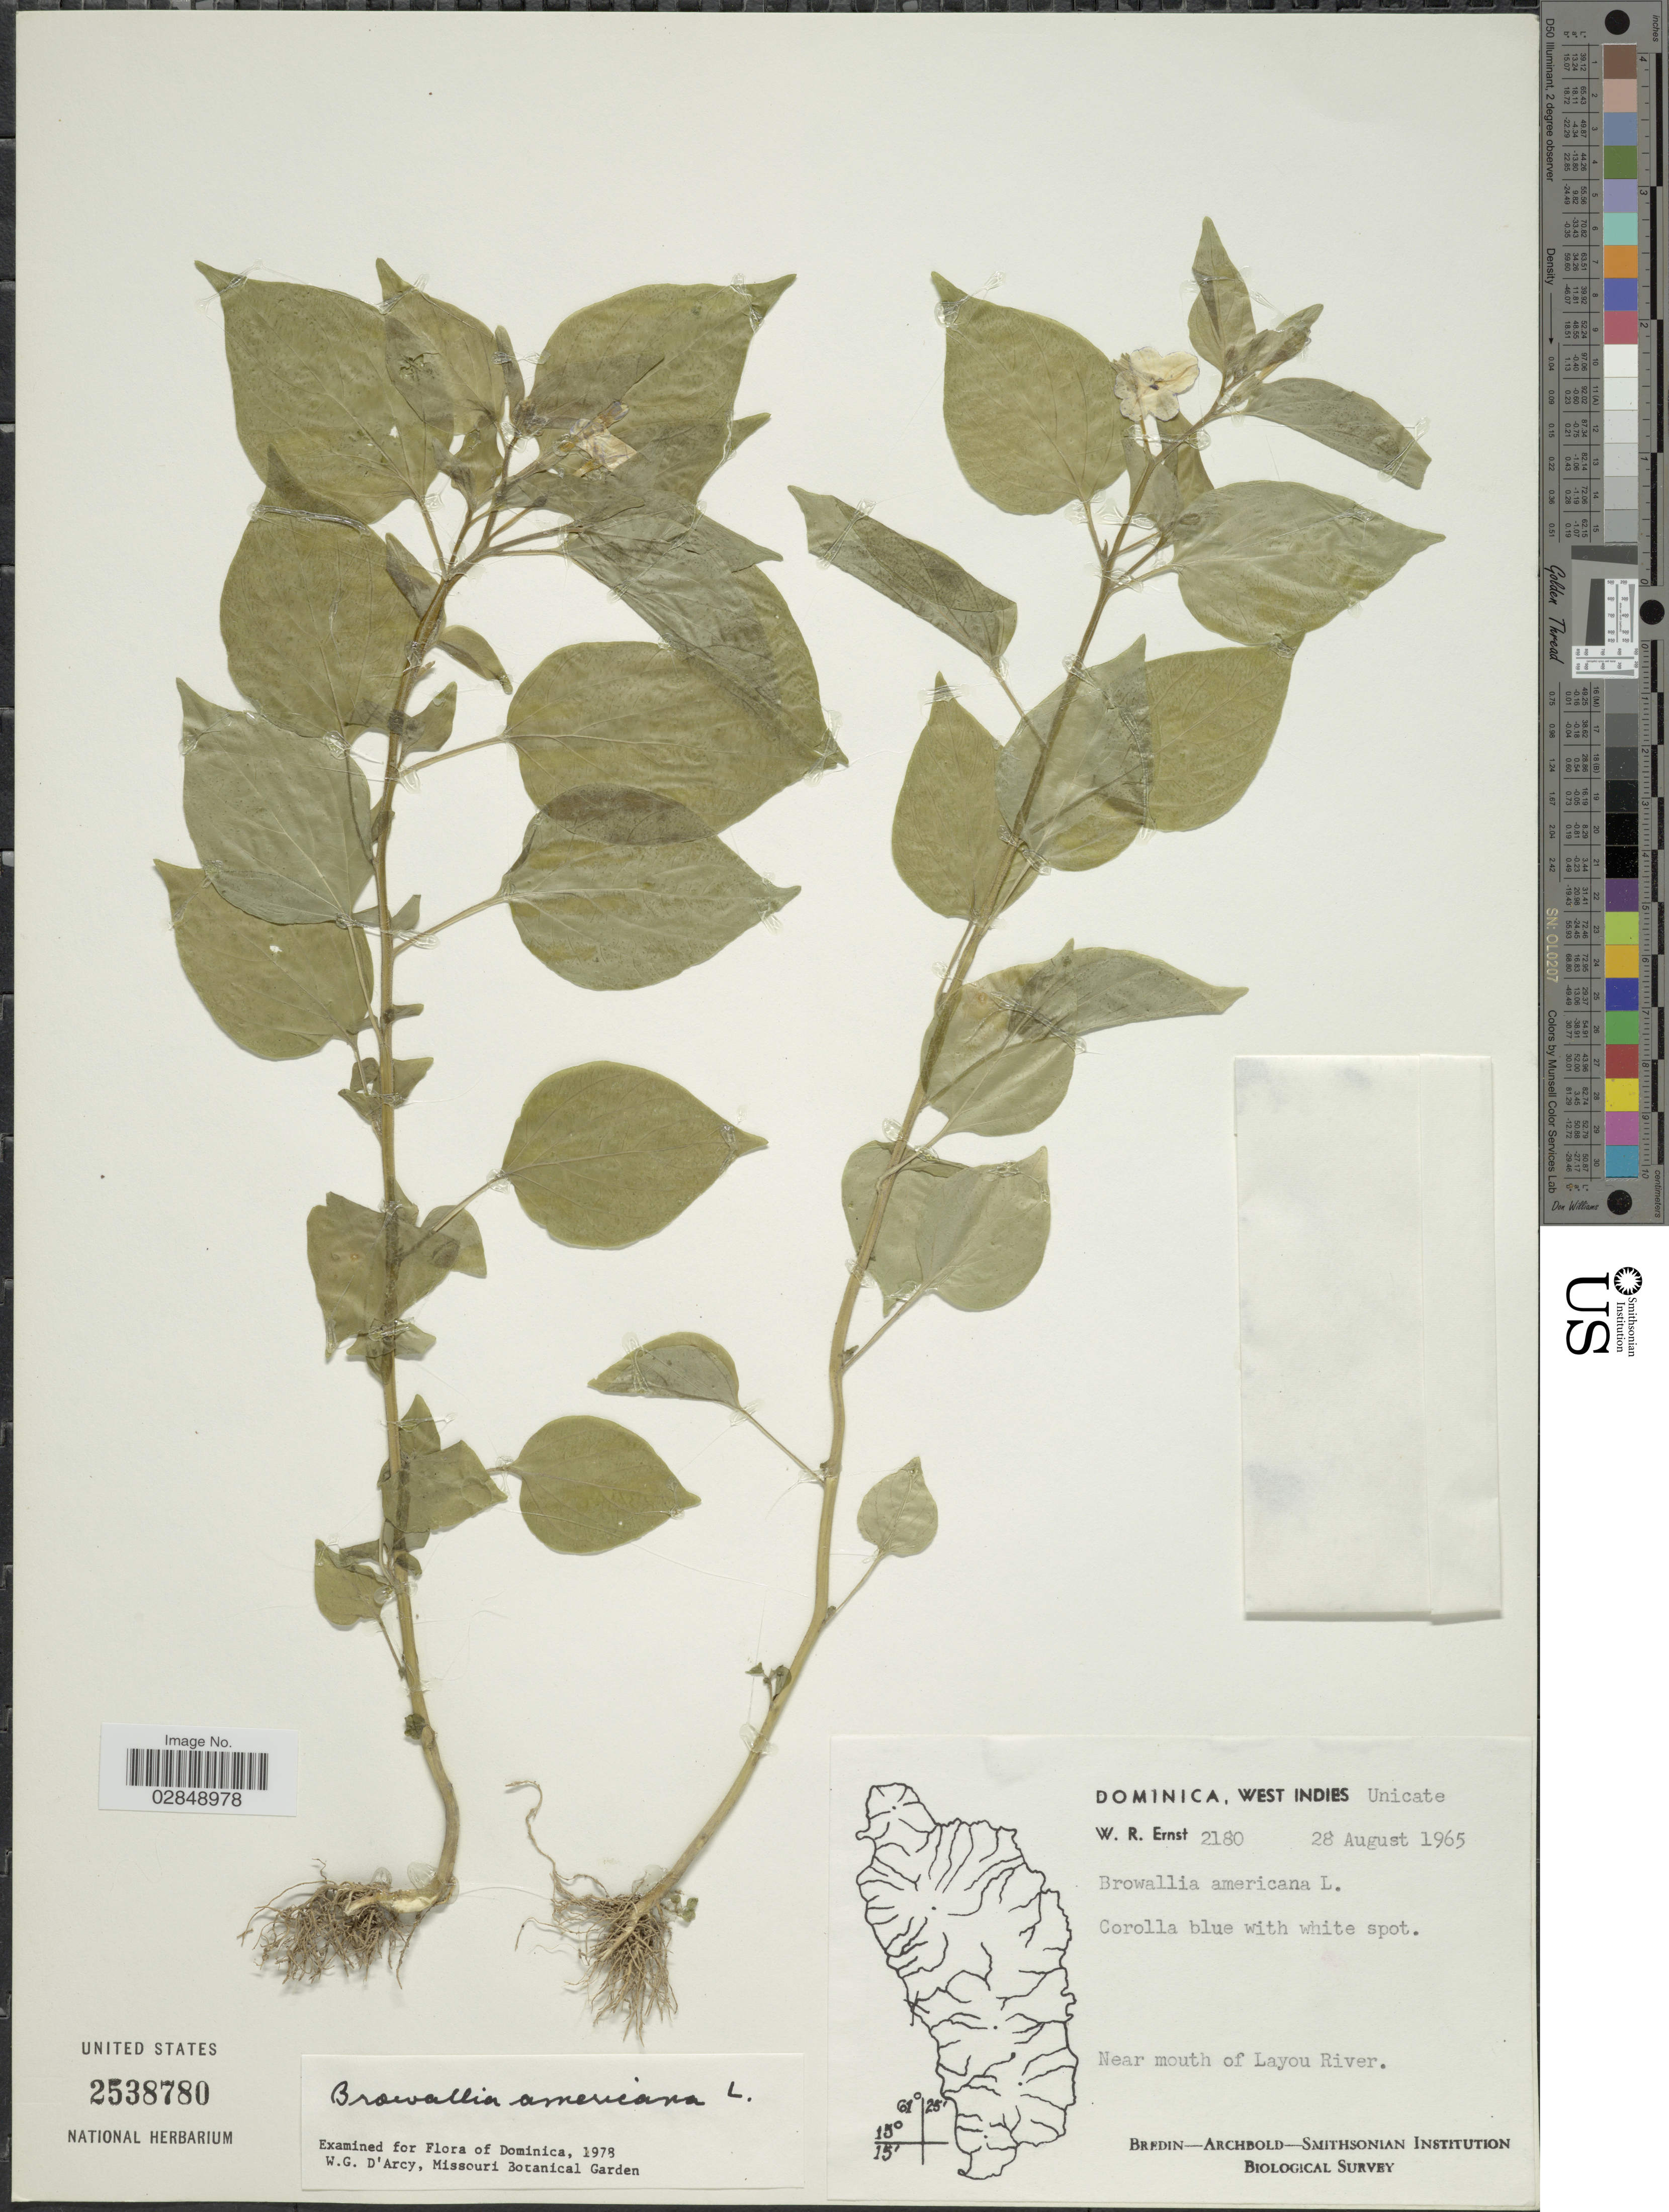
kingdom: Plantae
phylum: Tracheophyta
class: Magnoliopsida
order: Solanales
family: Solanaceae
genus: Browallia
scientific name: Browallia americana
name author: L.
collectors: W. R. Ernst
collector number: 2180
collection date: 1965-08-28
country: Dominica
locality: Near mouth of Layou River.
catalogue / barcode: US 2538780